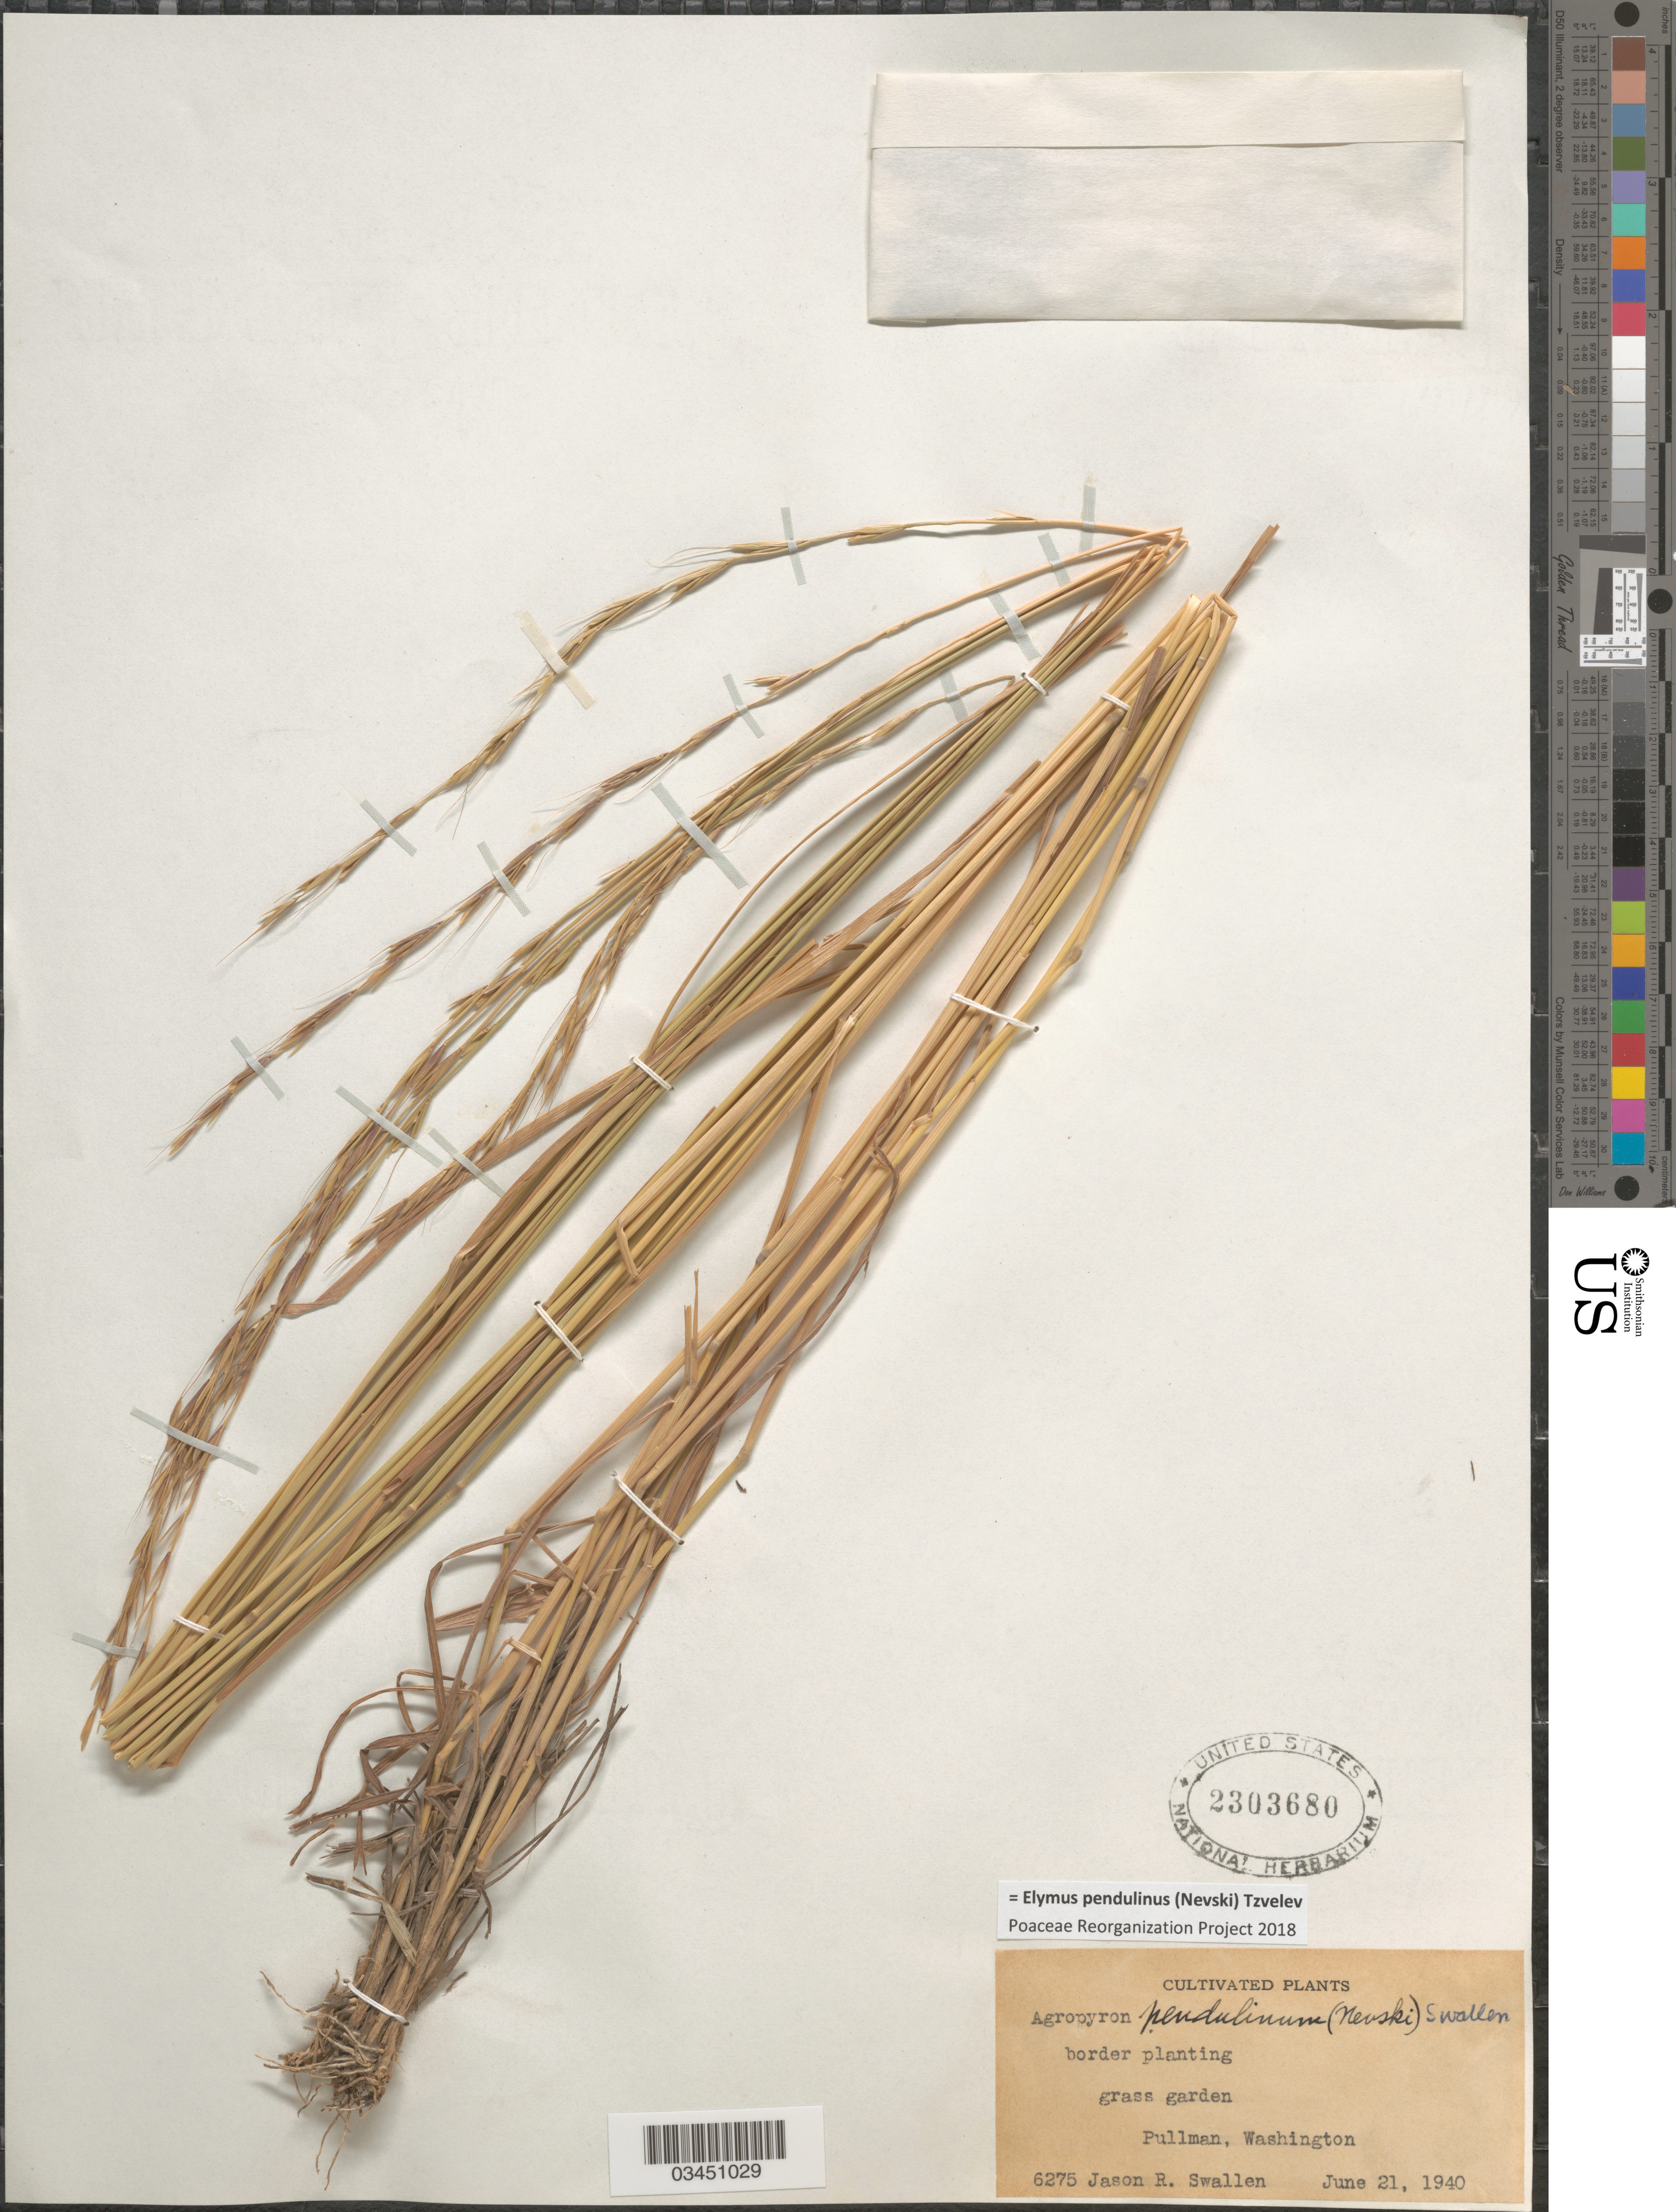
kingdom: Plantae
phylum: Tracheophyta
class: Liliopsida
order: Poales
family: Poaceae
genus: Elymus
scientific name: Elymus pendulinus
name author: (Nevski) Tzvelev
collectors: J. R. Swallen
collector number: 6275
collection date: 1940-06-21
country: United States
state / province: Washington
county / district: Whitman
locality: Grass garden, Pullman.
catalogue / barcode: US 2303680